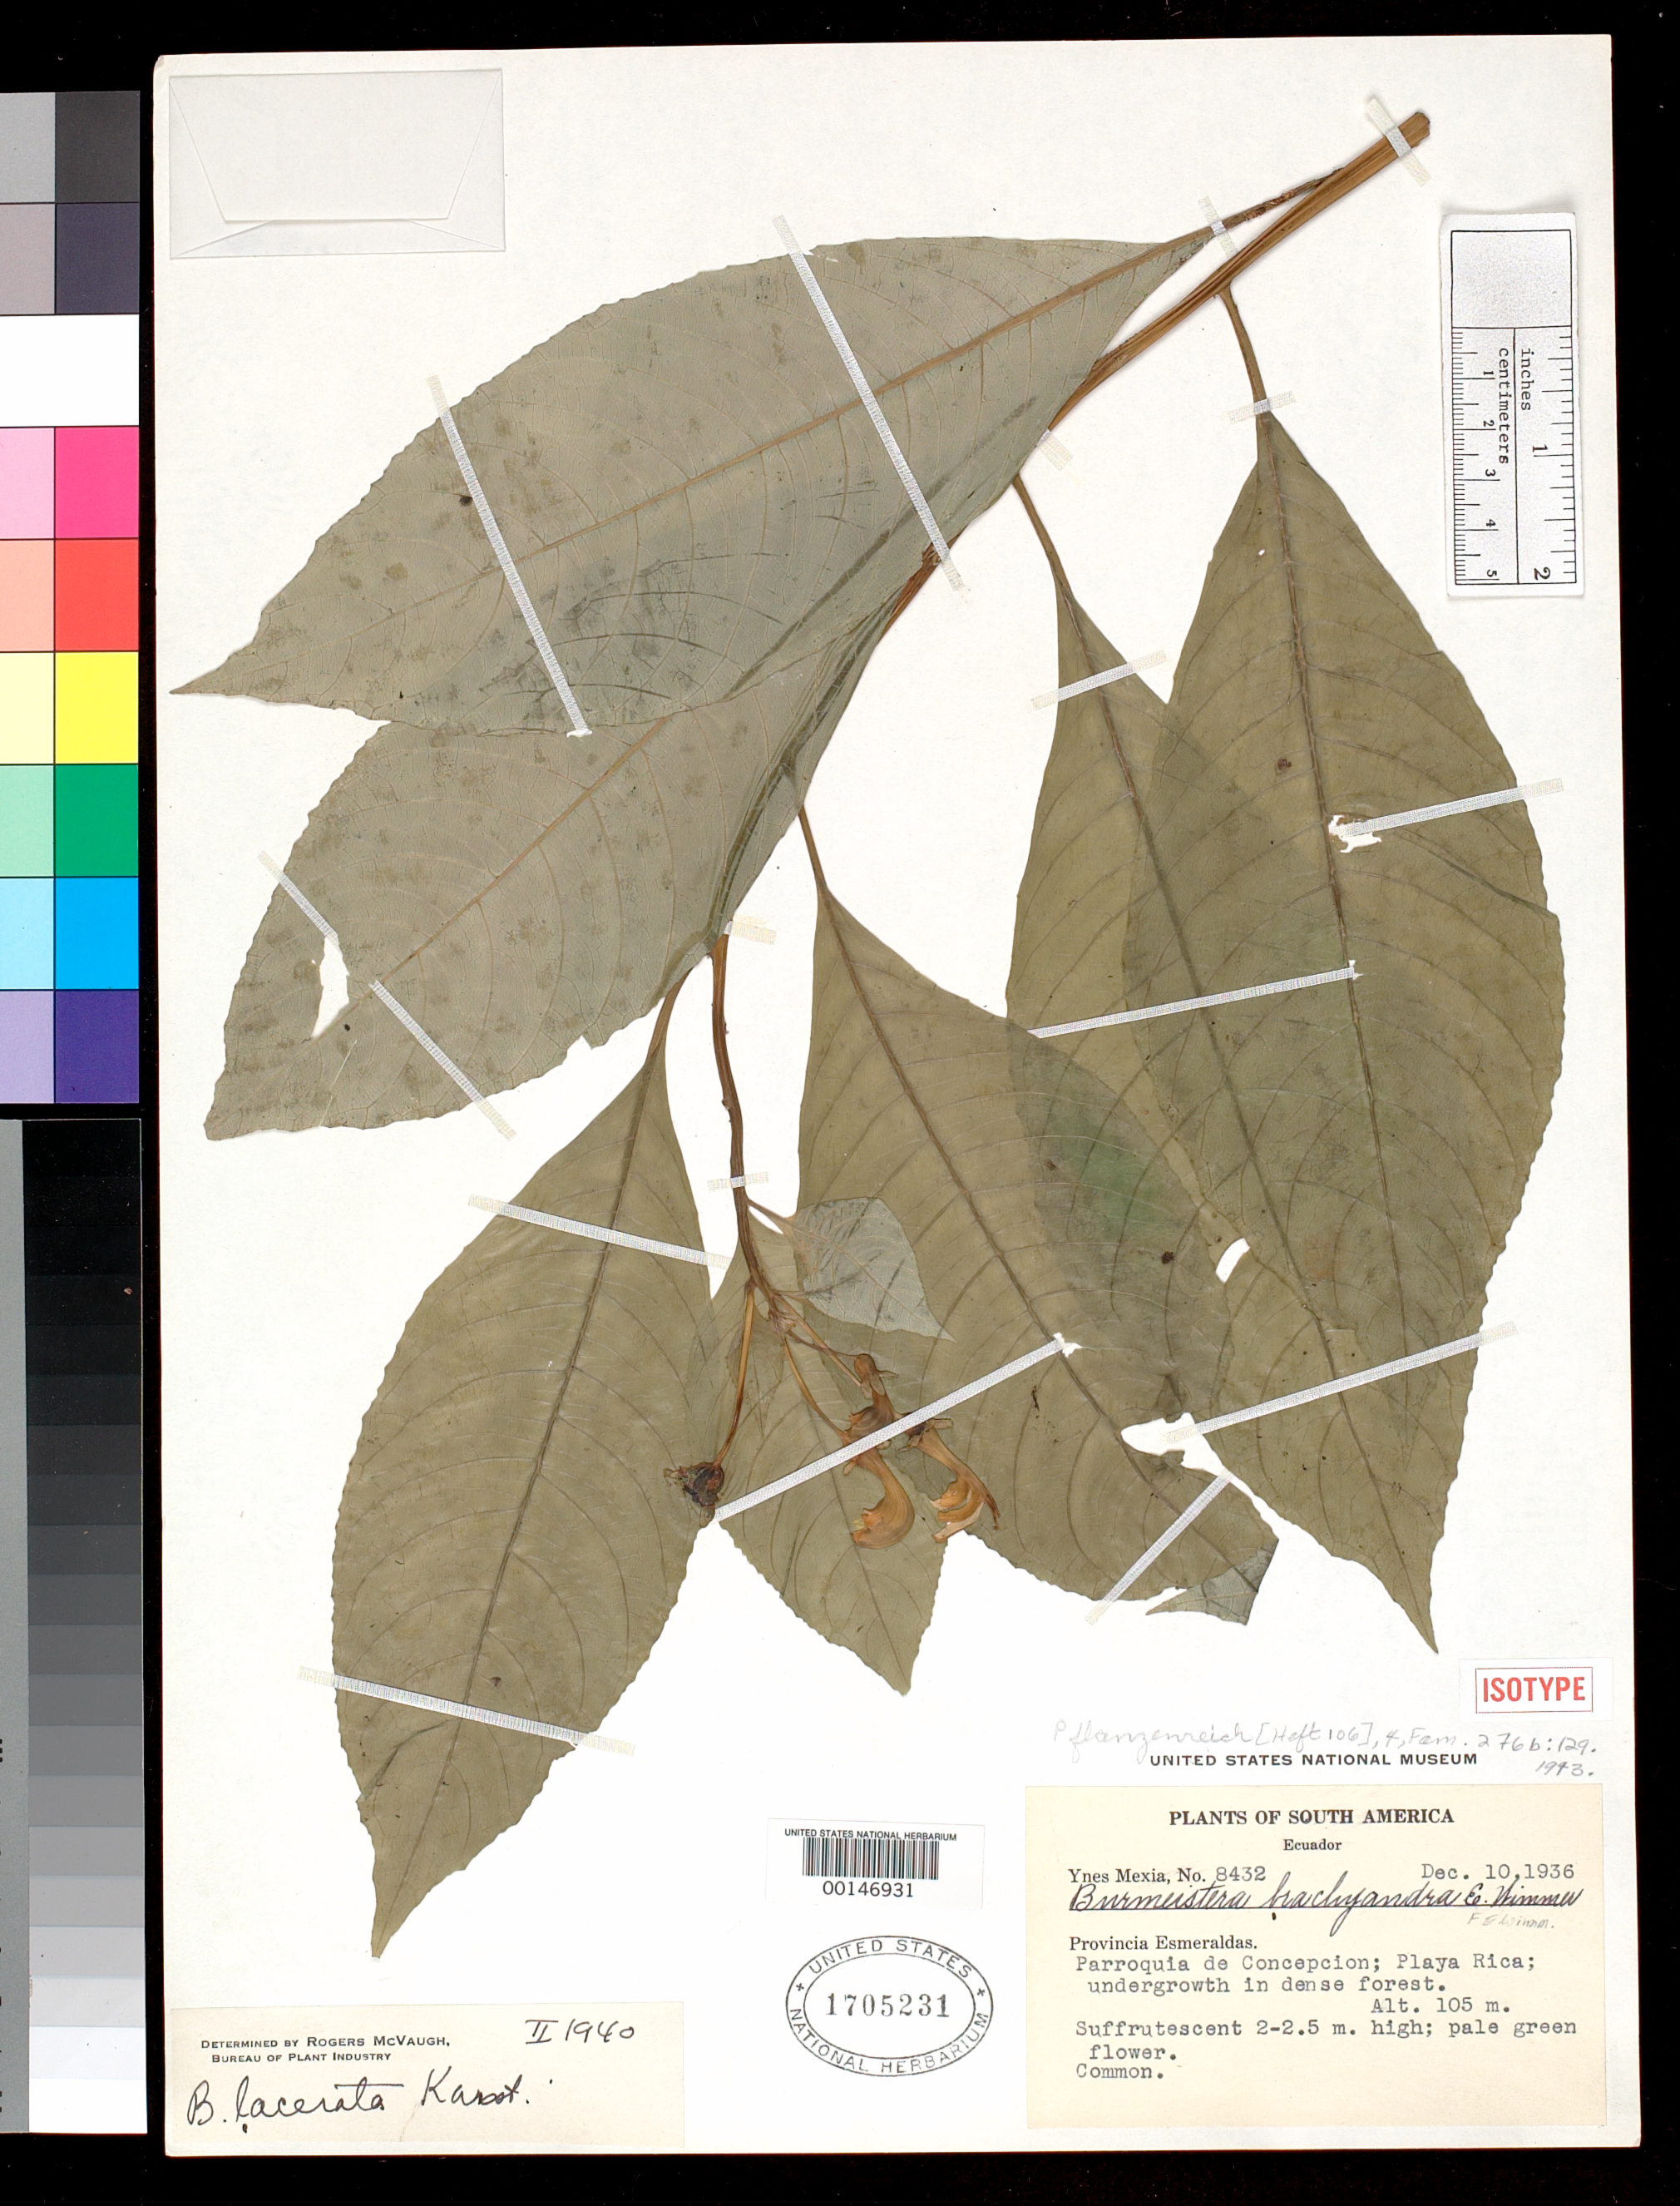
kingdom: Plantae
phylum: Tracheophyta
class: Magnoliopsida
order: Asterales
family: Campanulaceae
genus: Burmeistera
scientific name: Burmeistera brachyandra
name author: E. Wimm. in Engl.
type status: Isotype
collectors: Y. Mexia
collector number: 8432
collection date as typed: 10 Dec 1936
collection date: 1936-12-10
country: Ecuador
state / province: Esmeraldas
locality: Parroquia de Concepcion, Playa Rica.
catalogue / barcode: US 1705231